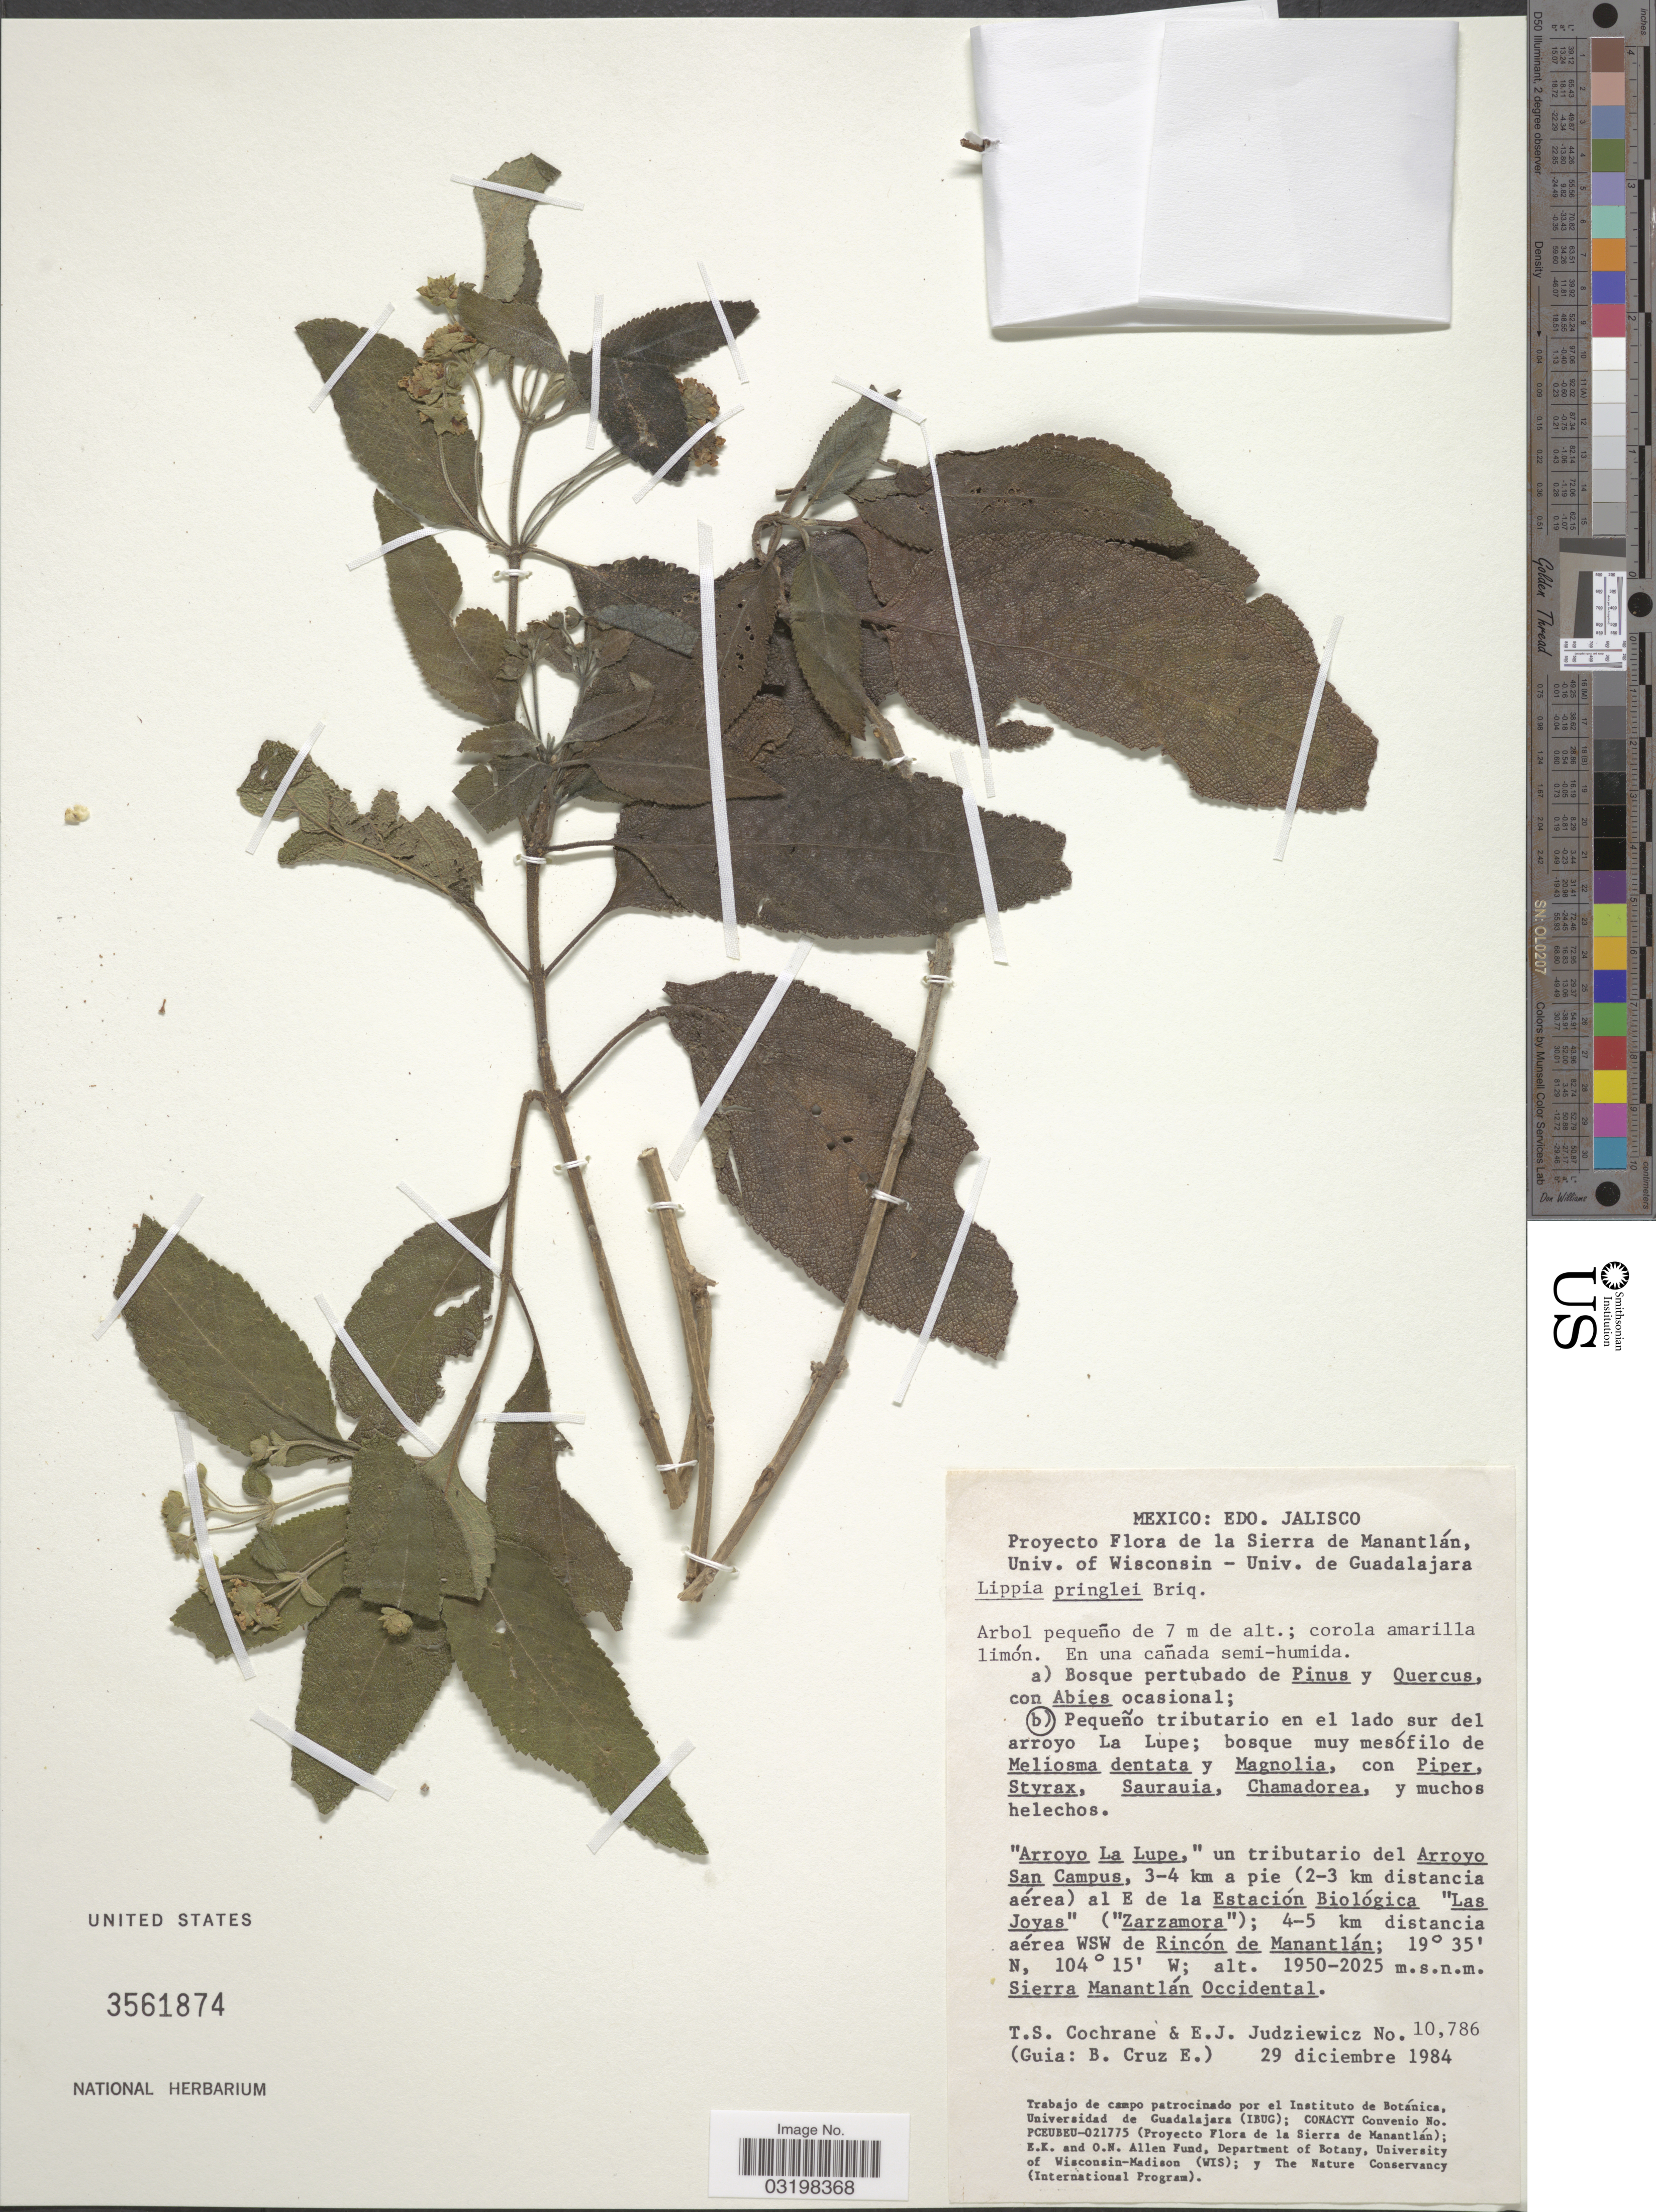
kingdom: Plantae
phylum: Tracheophyta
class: Magnoliopsida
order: Lamiales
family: Verbenaceae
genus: Lippia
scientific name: Lippia pringlei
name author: Briq.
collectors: T. S. Cochrane & E. J. Judziewicz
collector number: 10786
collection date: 1984-12-29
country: Mexico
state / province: Jalisco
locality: Edo. Jalisco. Pequeño tributario en el lado sur del arroyo La Lupe. Un tributario del Arroyo San Campus, 3-4 km a pie (2-3 km distancia aérea) al E de la Estación Biológica; 4-5 km distancia aérea WSW de Rincón de Manantlán. Sierra Manantlán Occidental.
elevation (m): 1950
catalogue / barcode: US 3561874